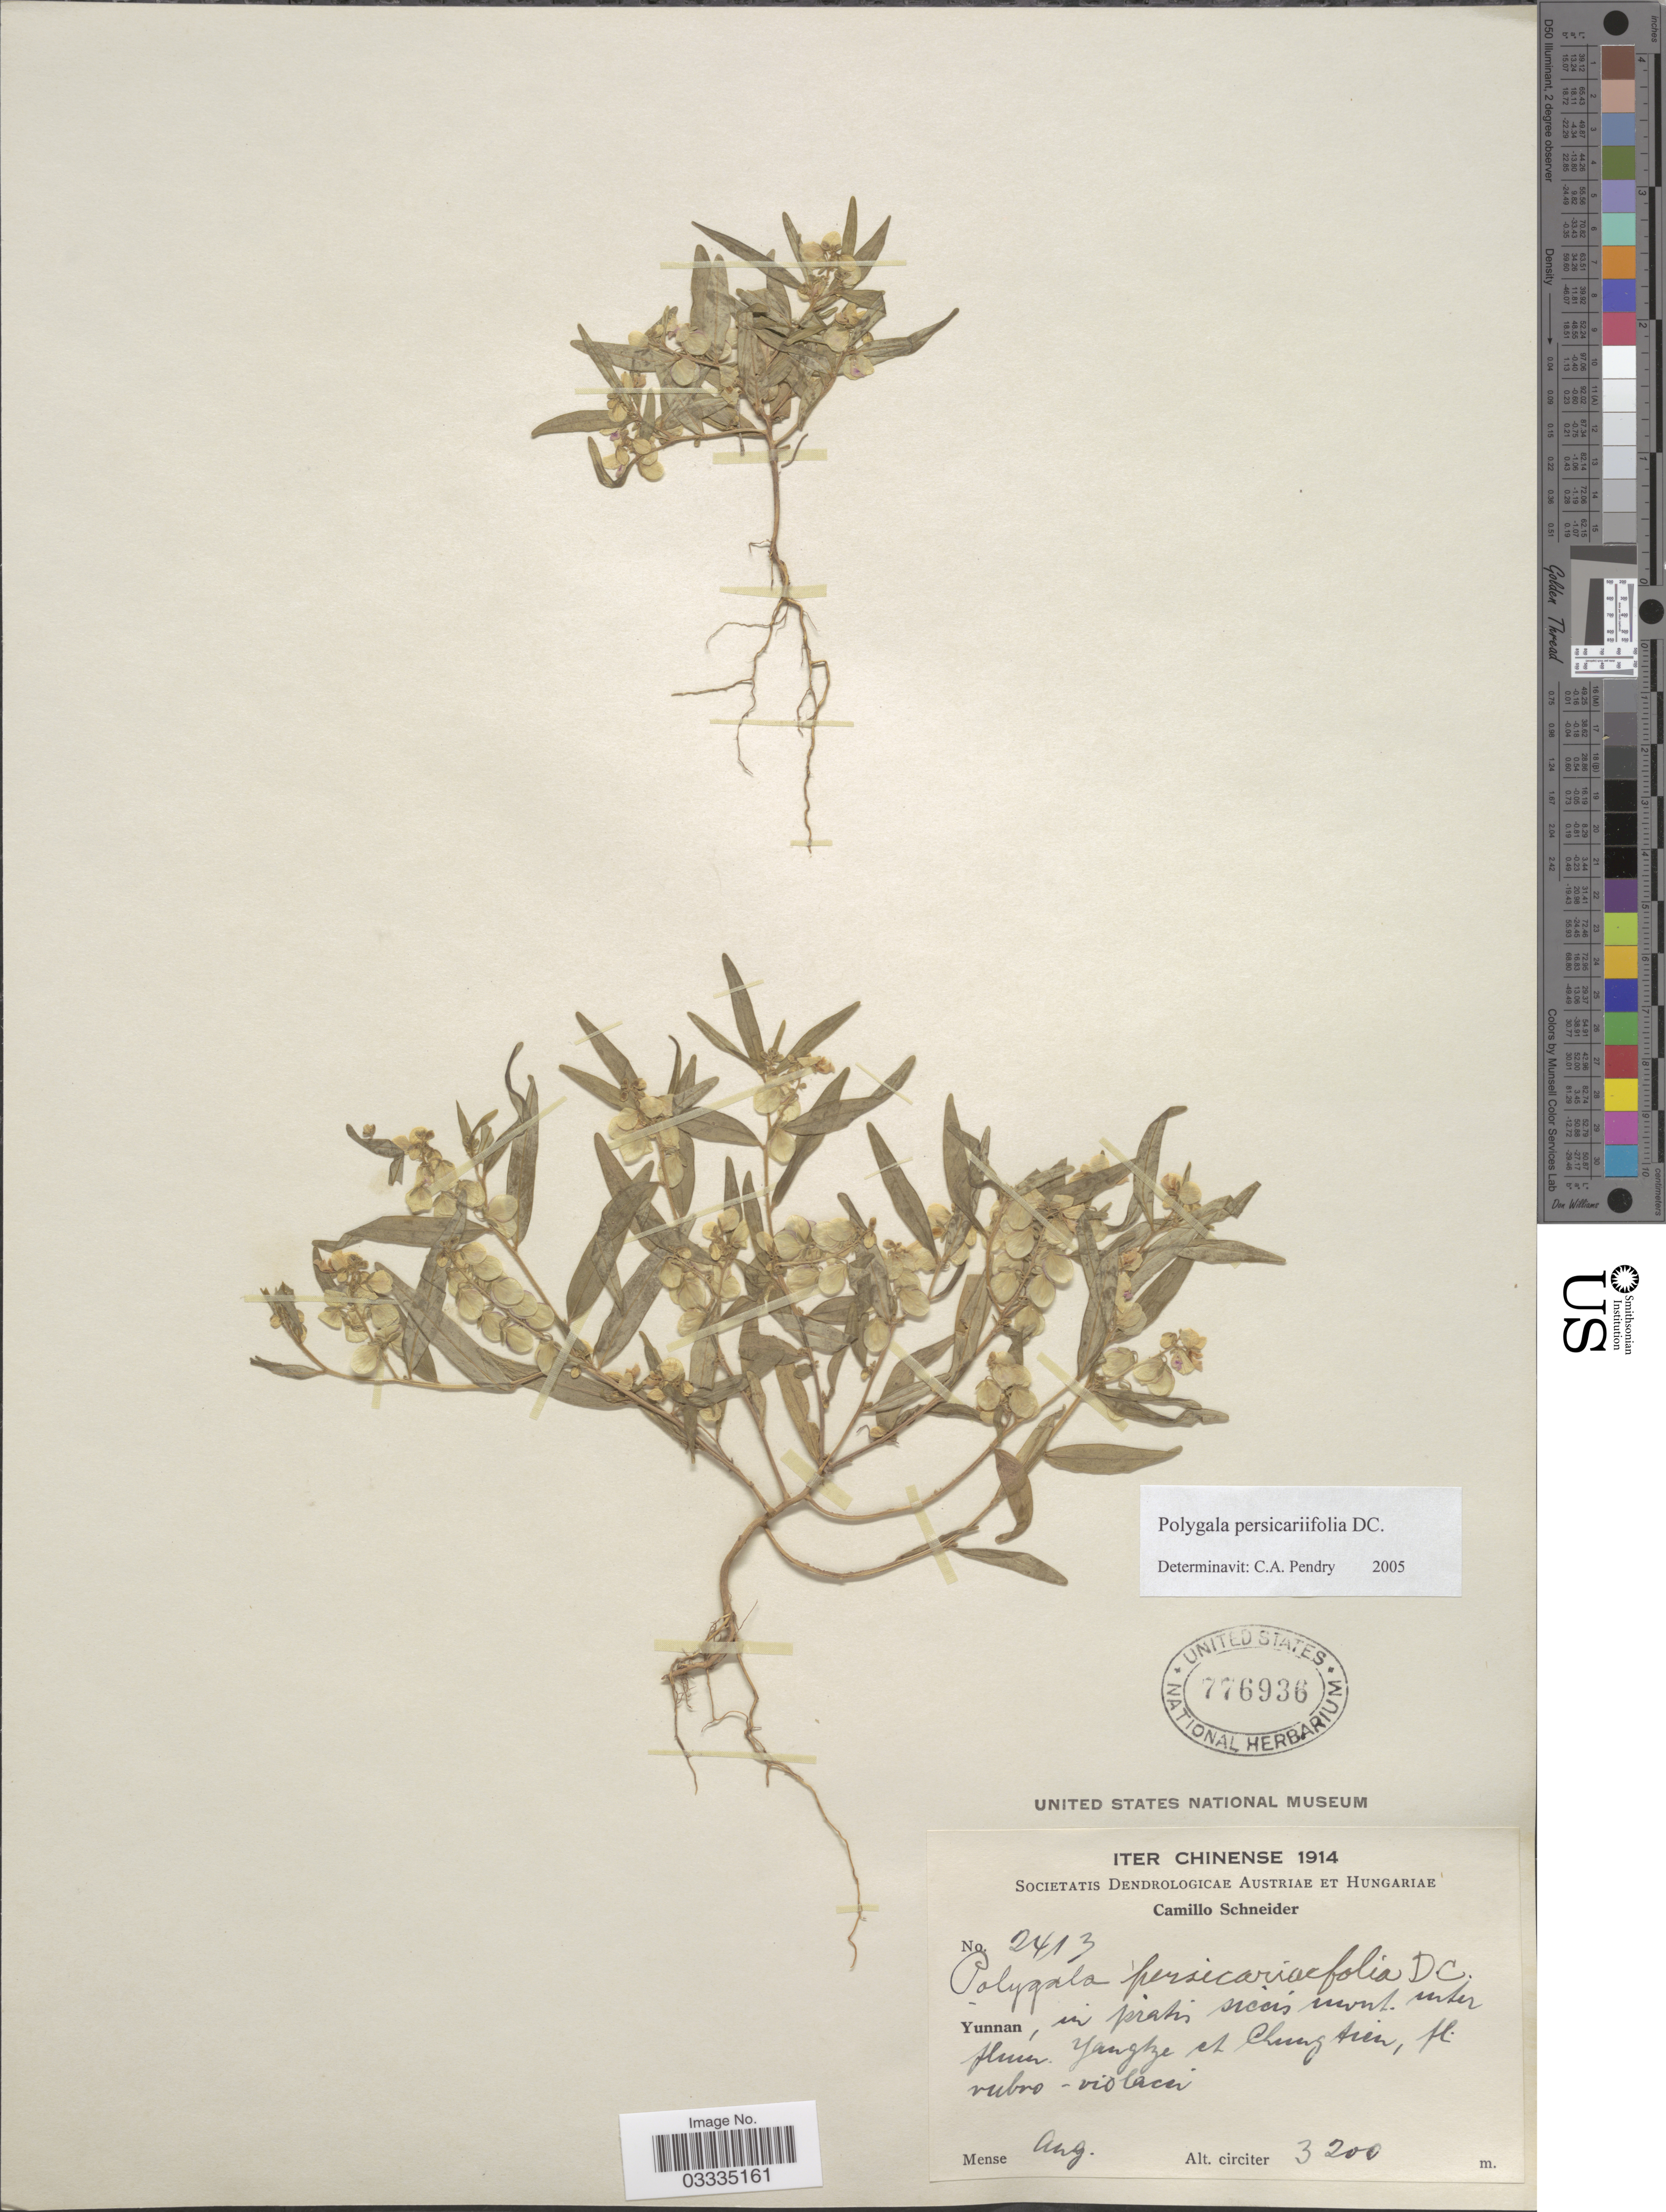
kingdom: Plantae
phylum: Tracheophyta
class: Magnoliopsida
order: Fabales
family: Polygalaceae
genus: Polygala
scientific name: Polygala persicariifolia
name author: DC.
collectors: C. K. Schneider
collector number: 2413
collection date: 1914-08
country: China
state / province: Yunnan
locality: Iter Chinense. Inter flumis Yangtze et Chung tien.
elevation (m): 3200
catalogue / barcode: US 776936